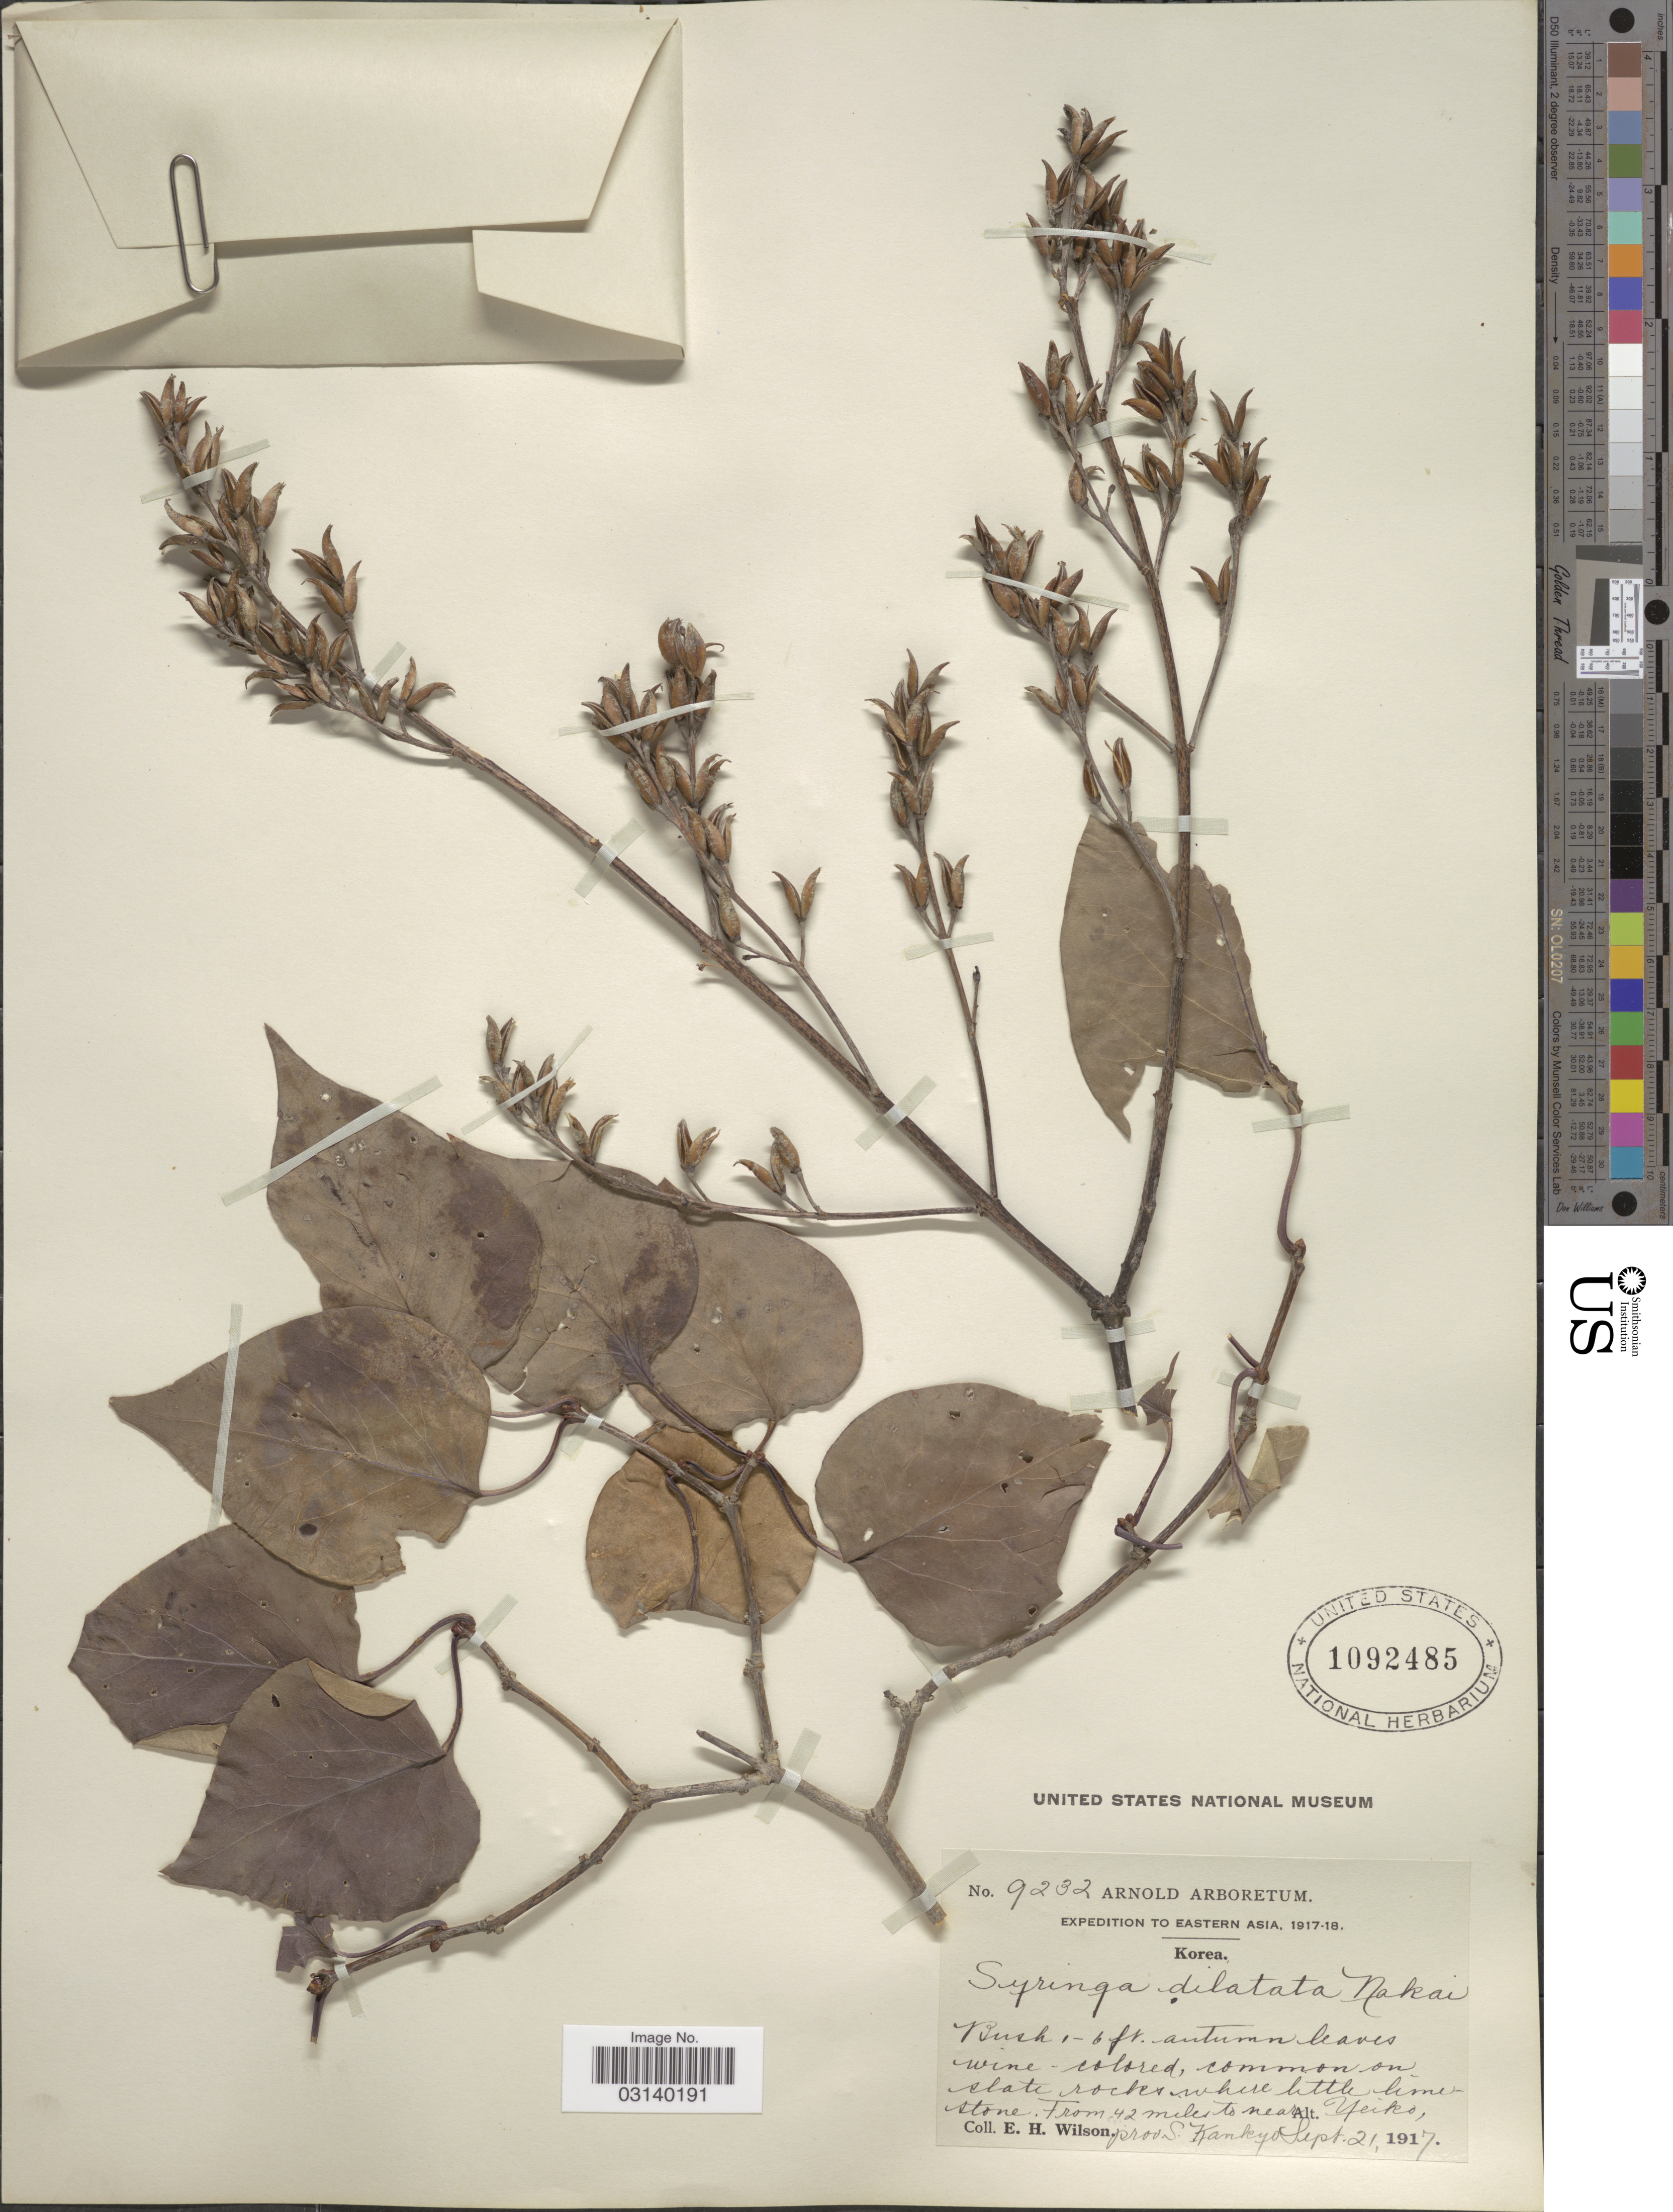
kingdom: Plantae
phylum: Tracheophyta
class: Magnoliopsida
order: Lamiales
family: Oleaceae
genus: Syringa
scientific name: Syringa dilatata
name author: Nakai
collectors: E. Wilson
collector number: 9232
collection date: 1917-09-21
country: North Korea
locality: Eastern Asia. From 42 miles to near Yeiko, prov. S. Kankyo.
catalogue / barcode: US 1092485